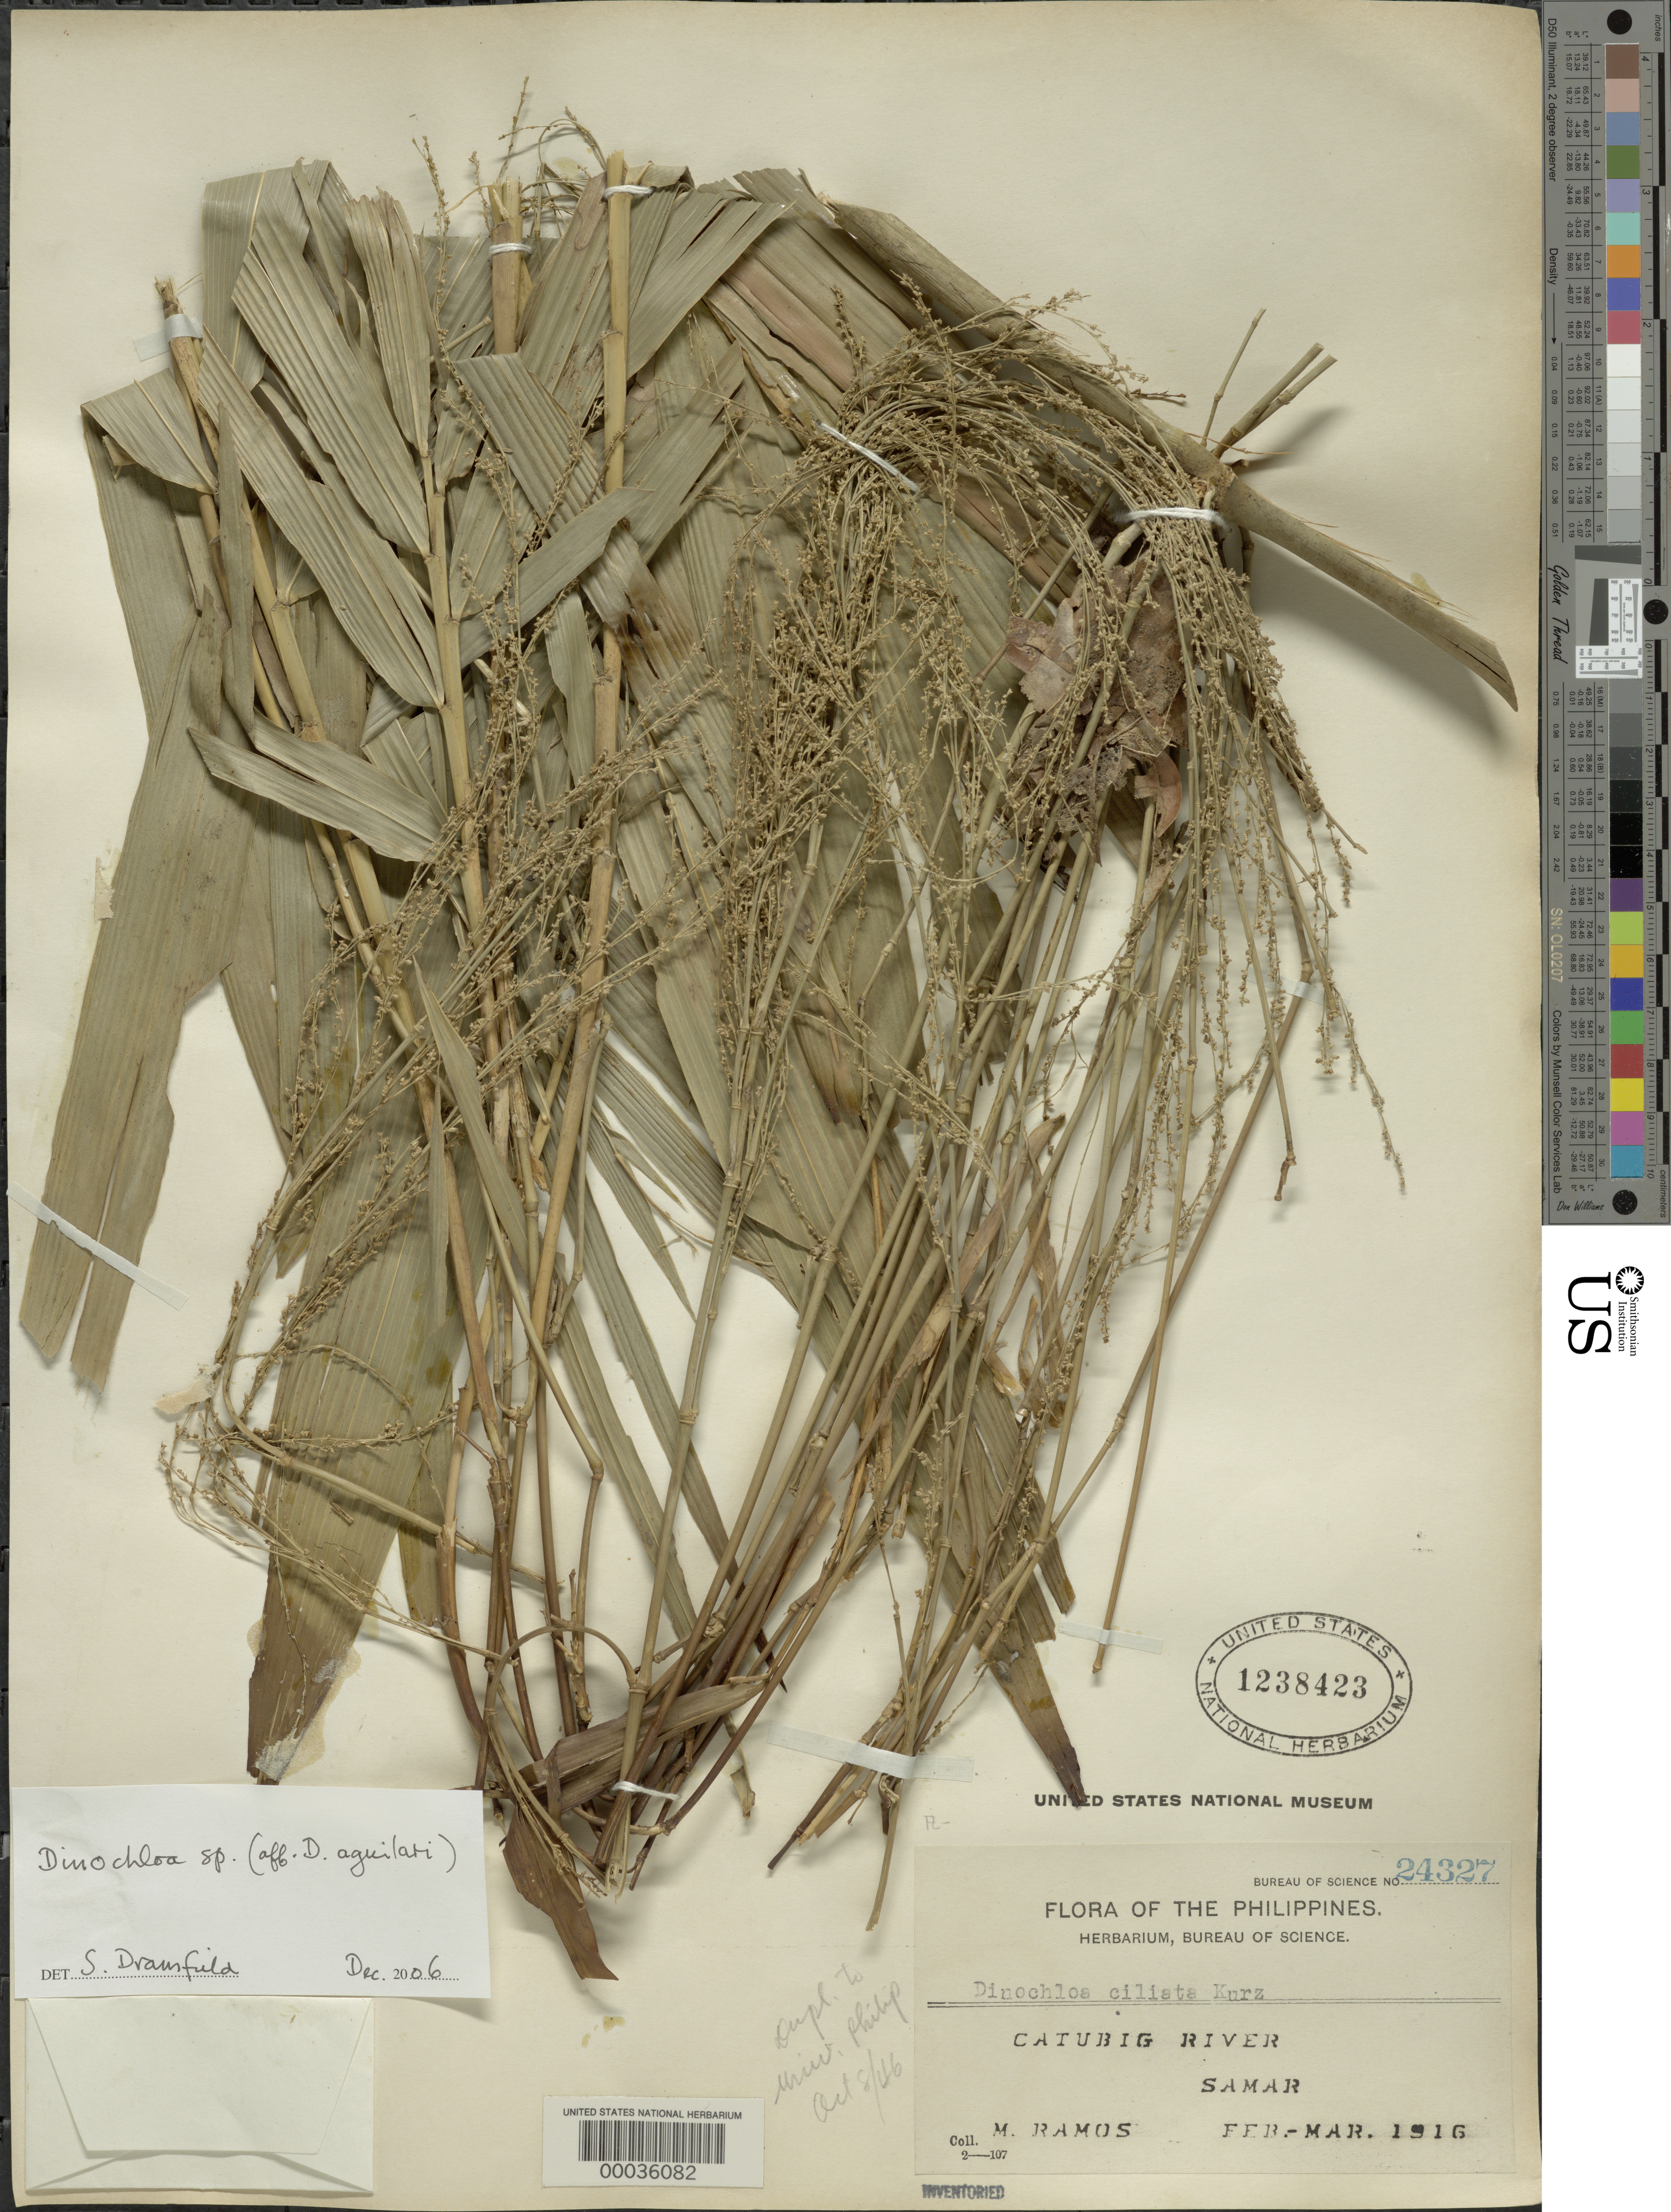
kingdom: Plantae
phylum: Tracheophyta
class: Liliopsida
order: Poales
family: Poaceae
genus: Dinochloa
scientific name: Dinochloa aguilarii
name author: Gamble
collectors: M. Ramos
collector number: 24327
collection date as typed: Feb 1916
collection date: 1916-02/1916-03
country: Philippines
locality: Samar, Catubig River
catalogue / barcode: US 1238423